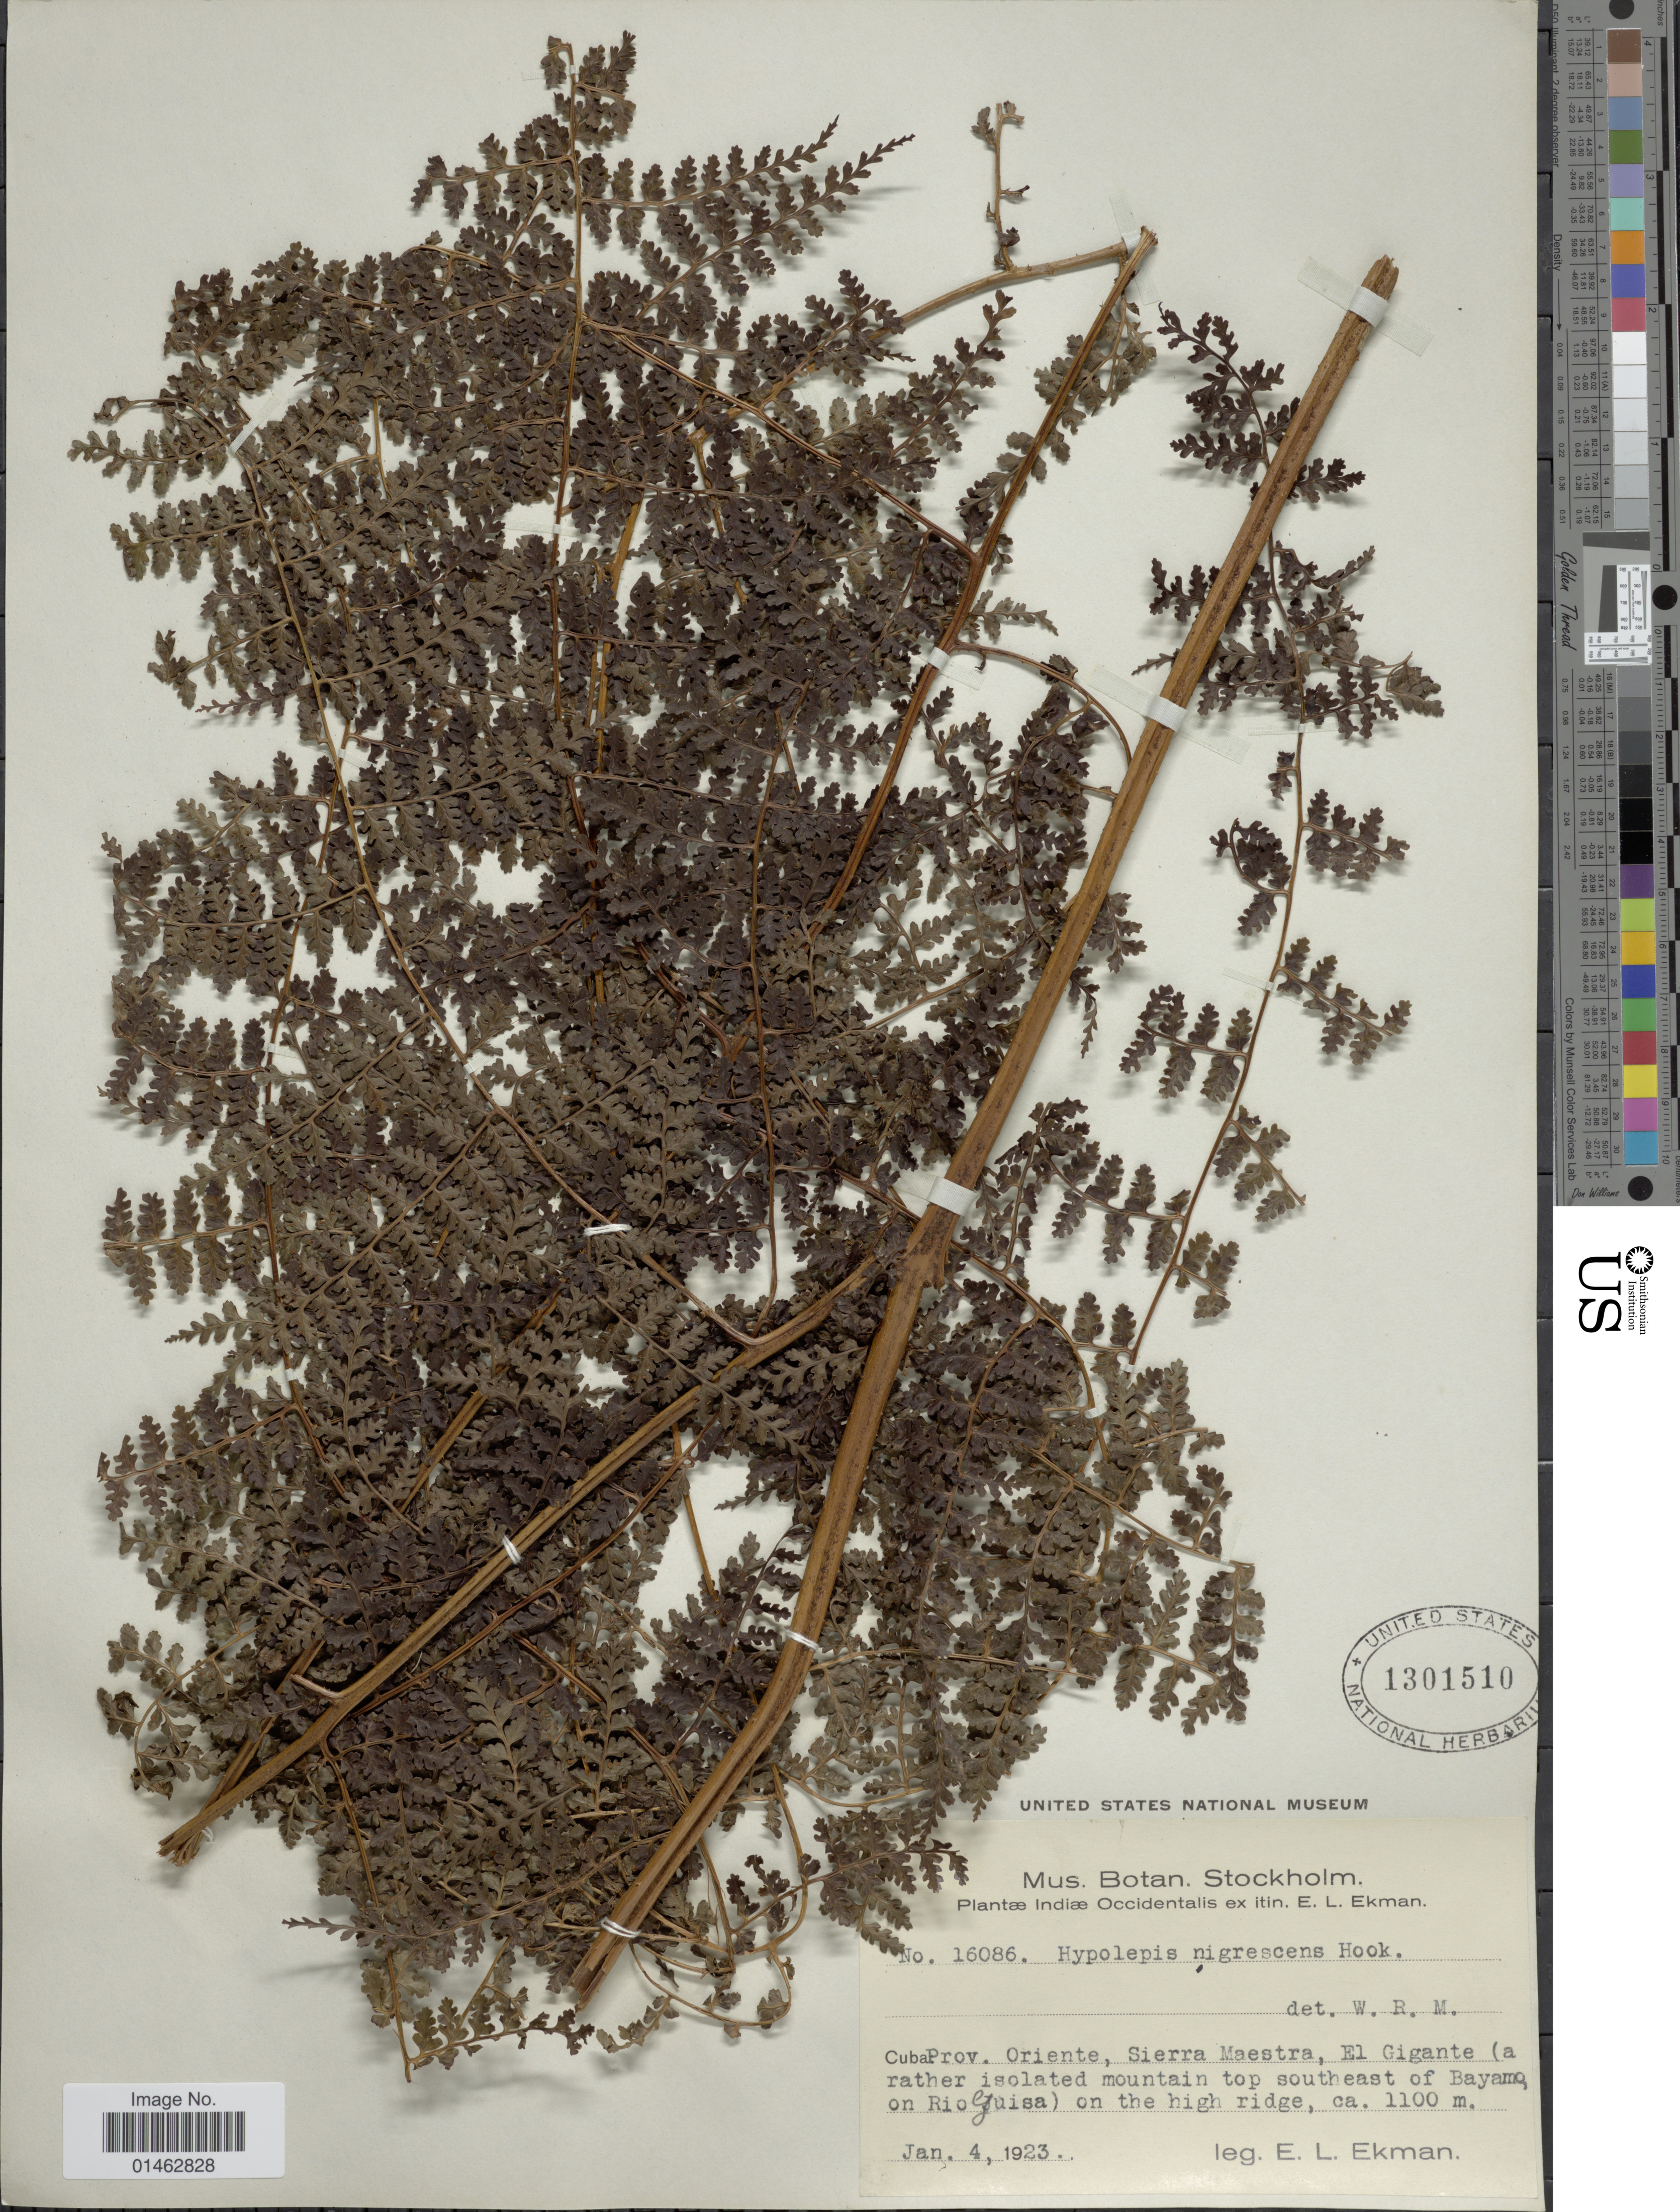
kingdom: Plantae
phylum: Tracheophyta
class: Polypodiopsida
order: Polypodiales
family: Dennstaedtiaceae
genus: Hypolepis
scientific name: Hypolepis nigrescens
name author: Hook.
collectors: E. L. Ekman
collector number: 16086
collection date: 1923-01-04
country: Cuba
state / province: Oriente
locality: Sierra Maestra, El Gigante ( a rather isolated mountain top southeast of Bayamo, on rRio Guisa)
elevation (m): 1100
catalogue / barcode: US 1301510